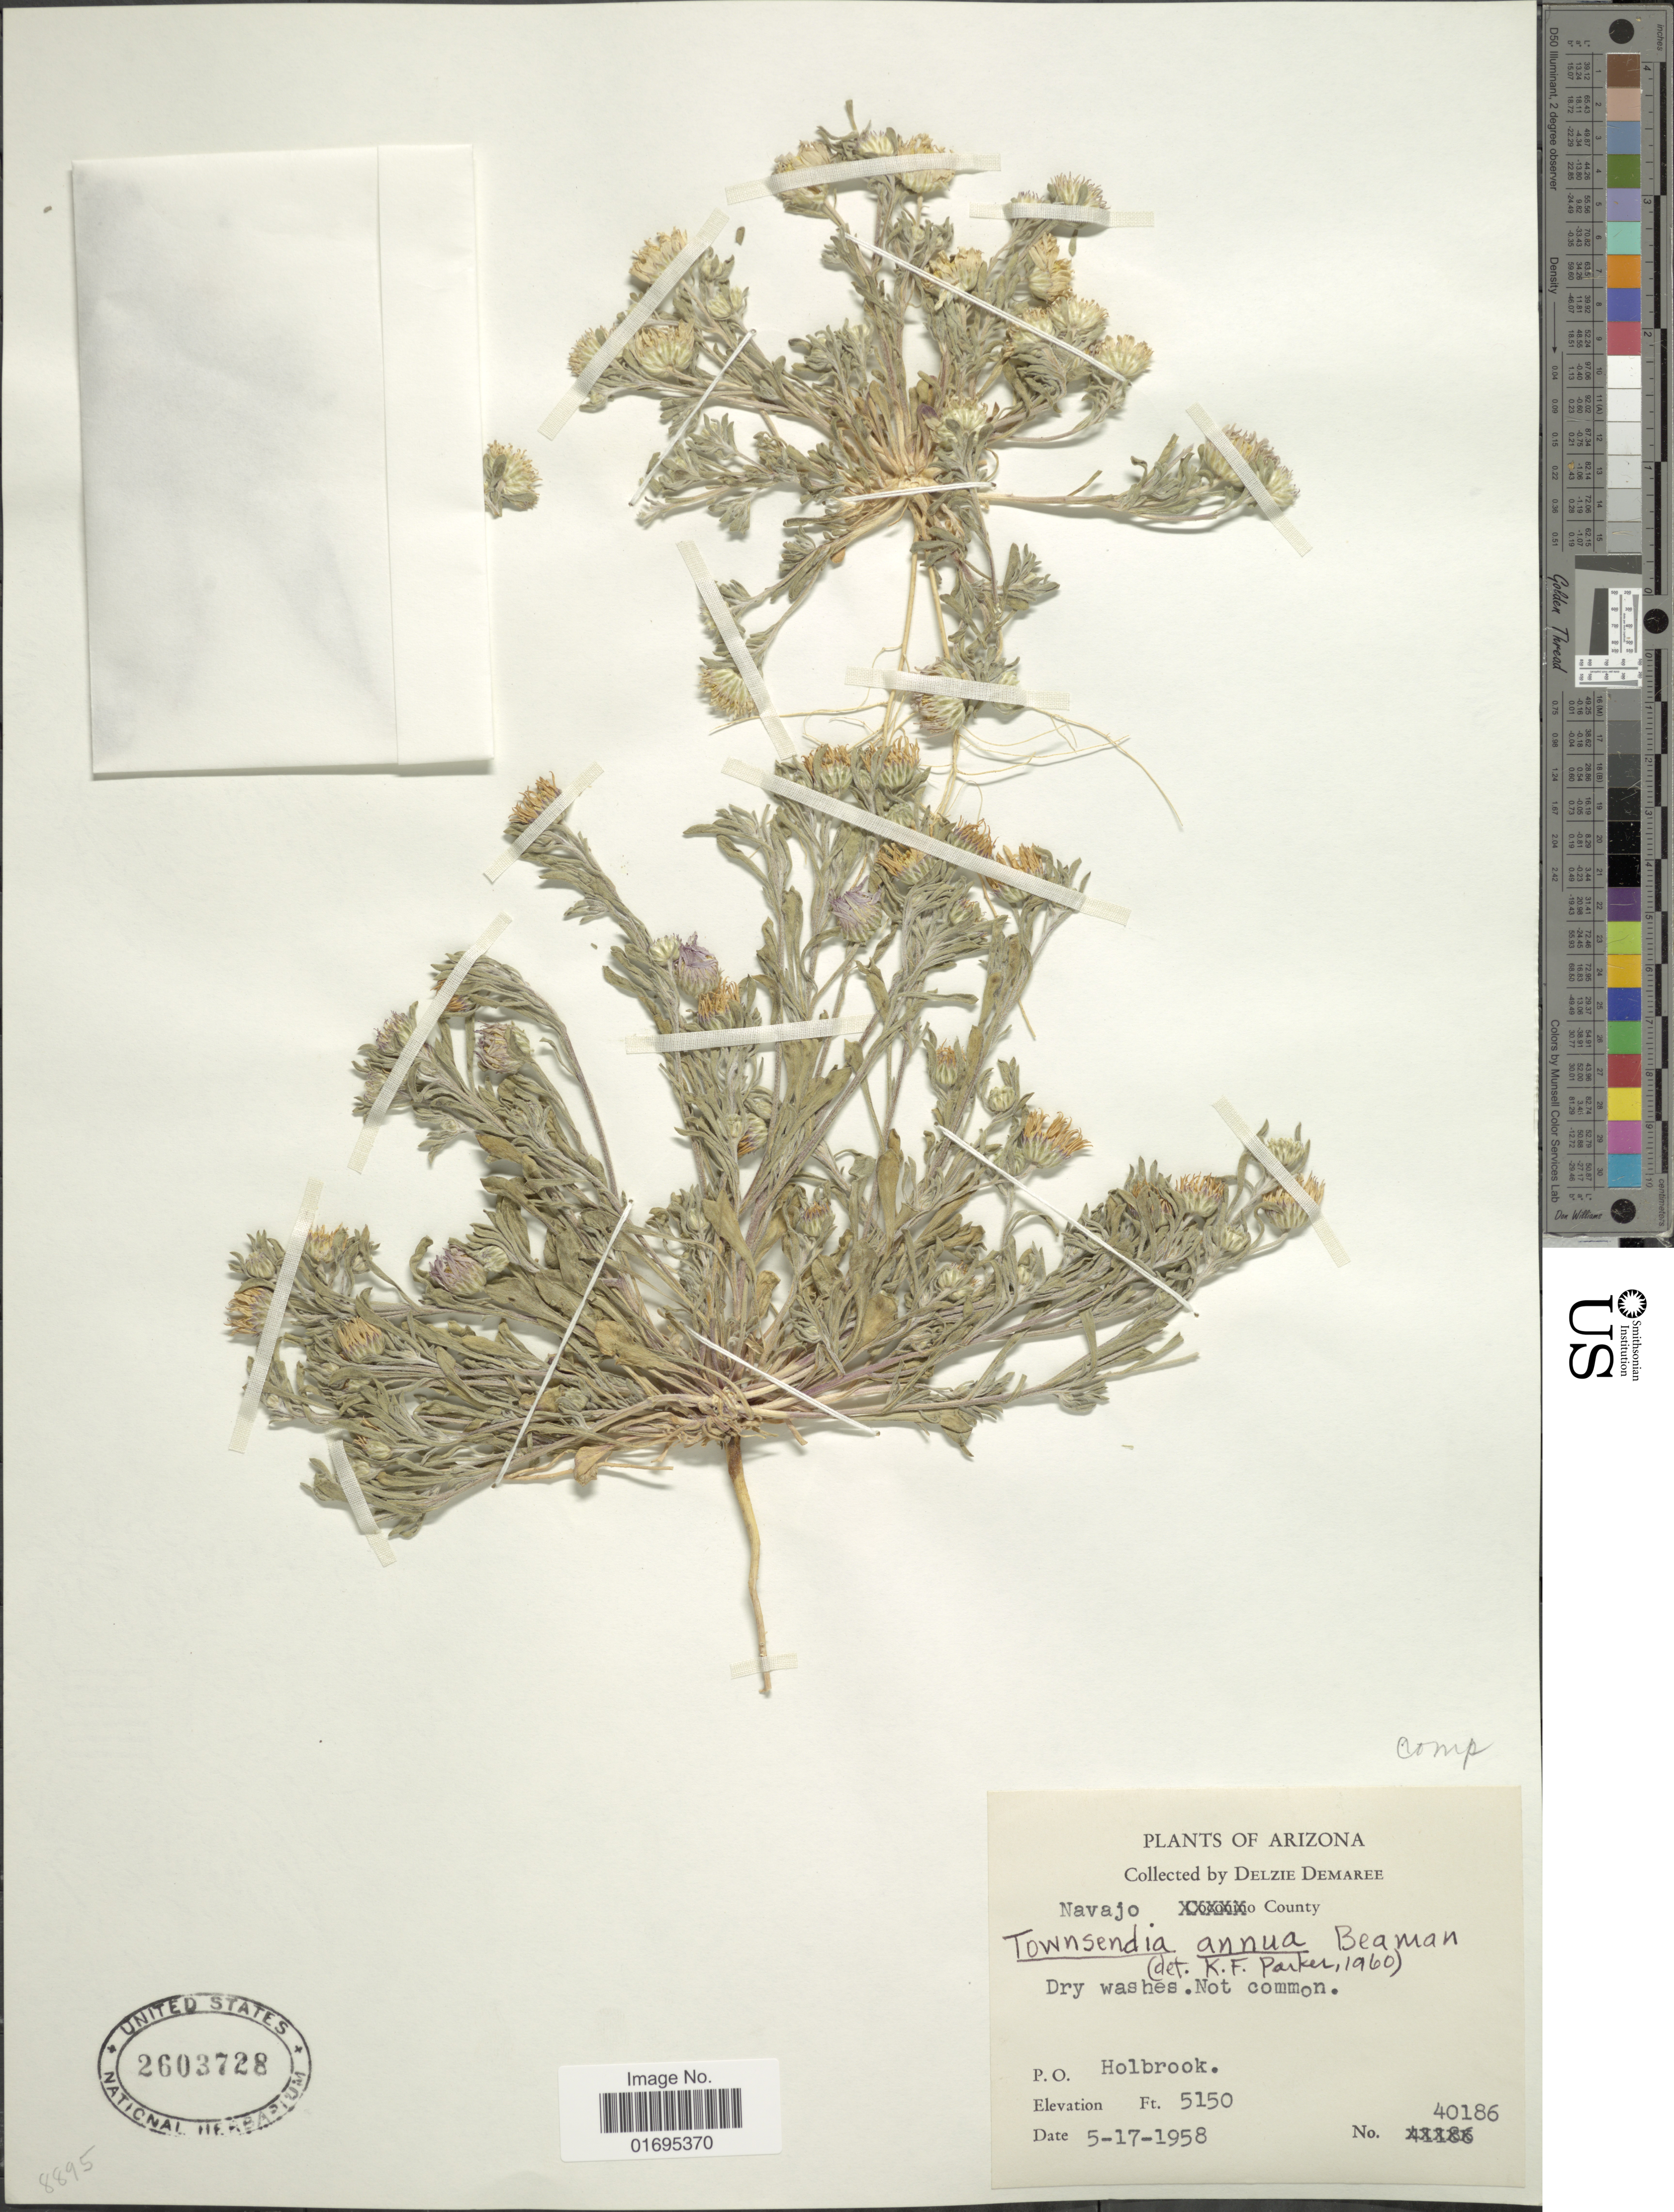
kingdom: Plantae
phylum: Tracheophyta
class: Magnoliopsida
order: Asterales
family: Asteraceae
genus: Townsendia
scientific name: Townsendia annua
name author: Beaman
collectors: D. Demaree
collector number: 40186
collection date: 1958-05-17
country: United States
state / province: Arizona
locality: Navajo County, dry washes, P.O. Holbrook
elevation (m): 1570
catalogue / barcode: US 2603728